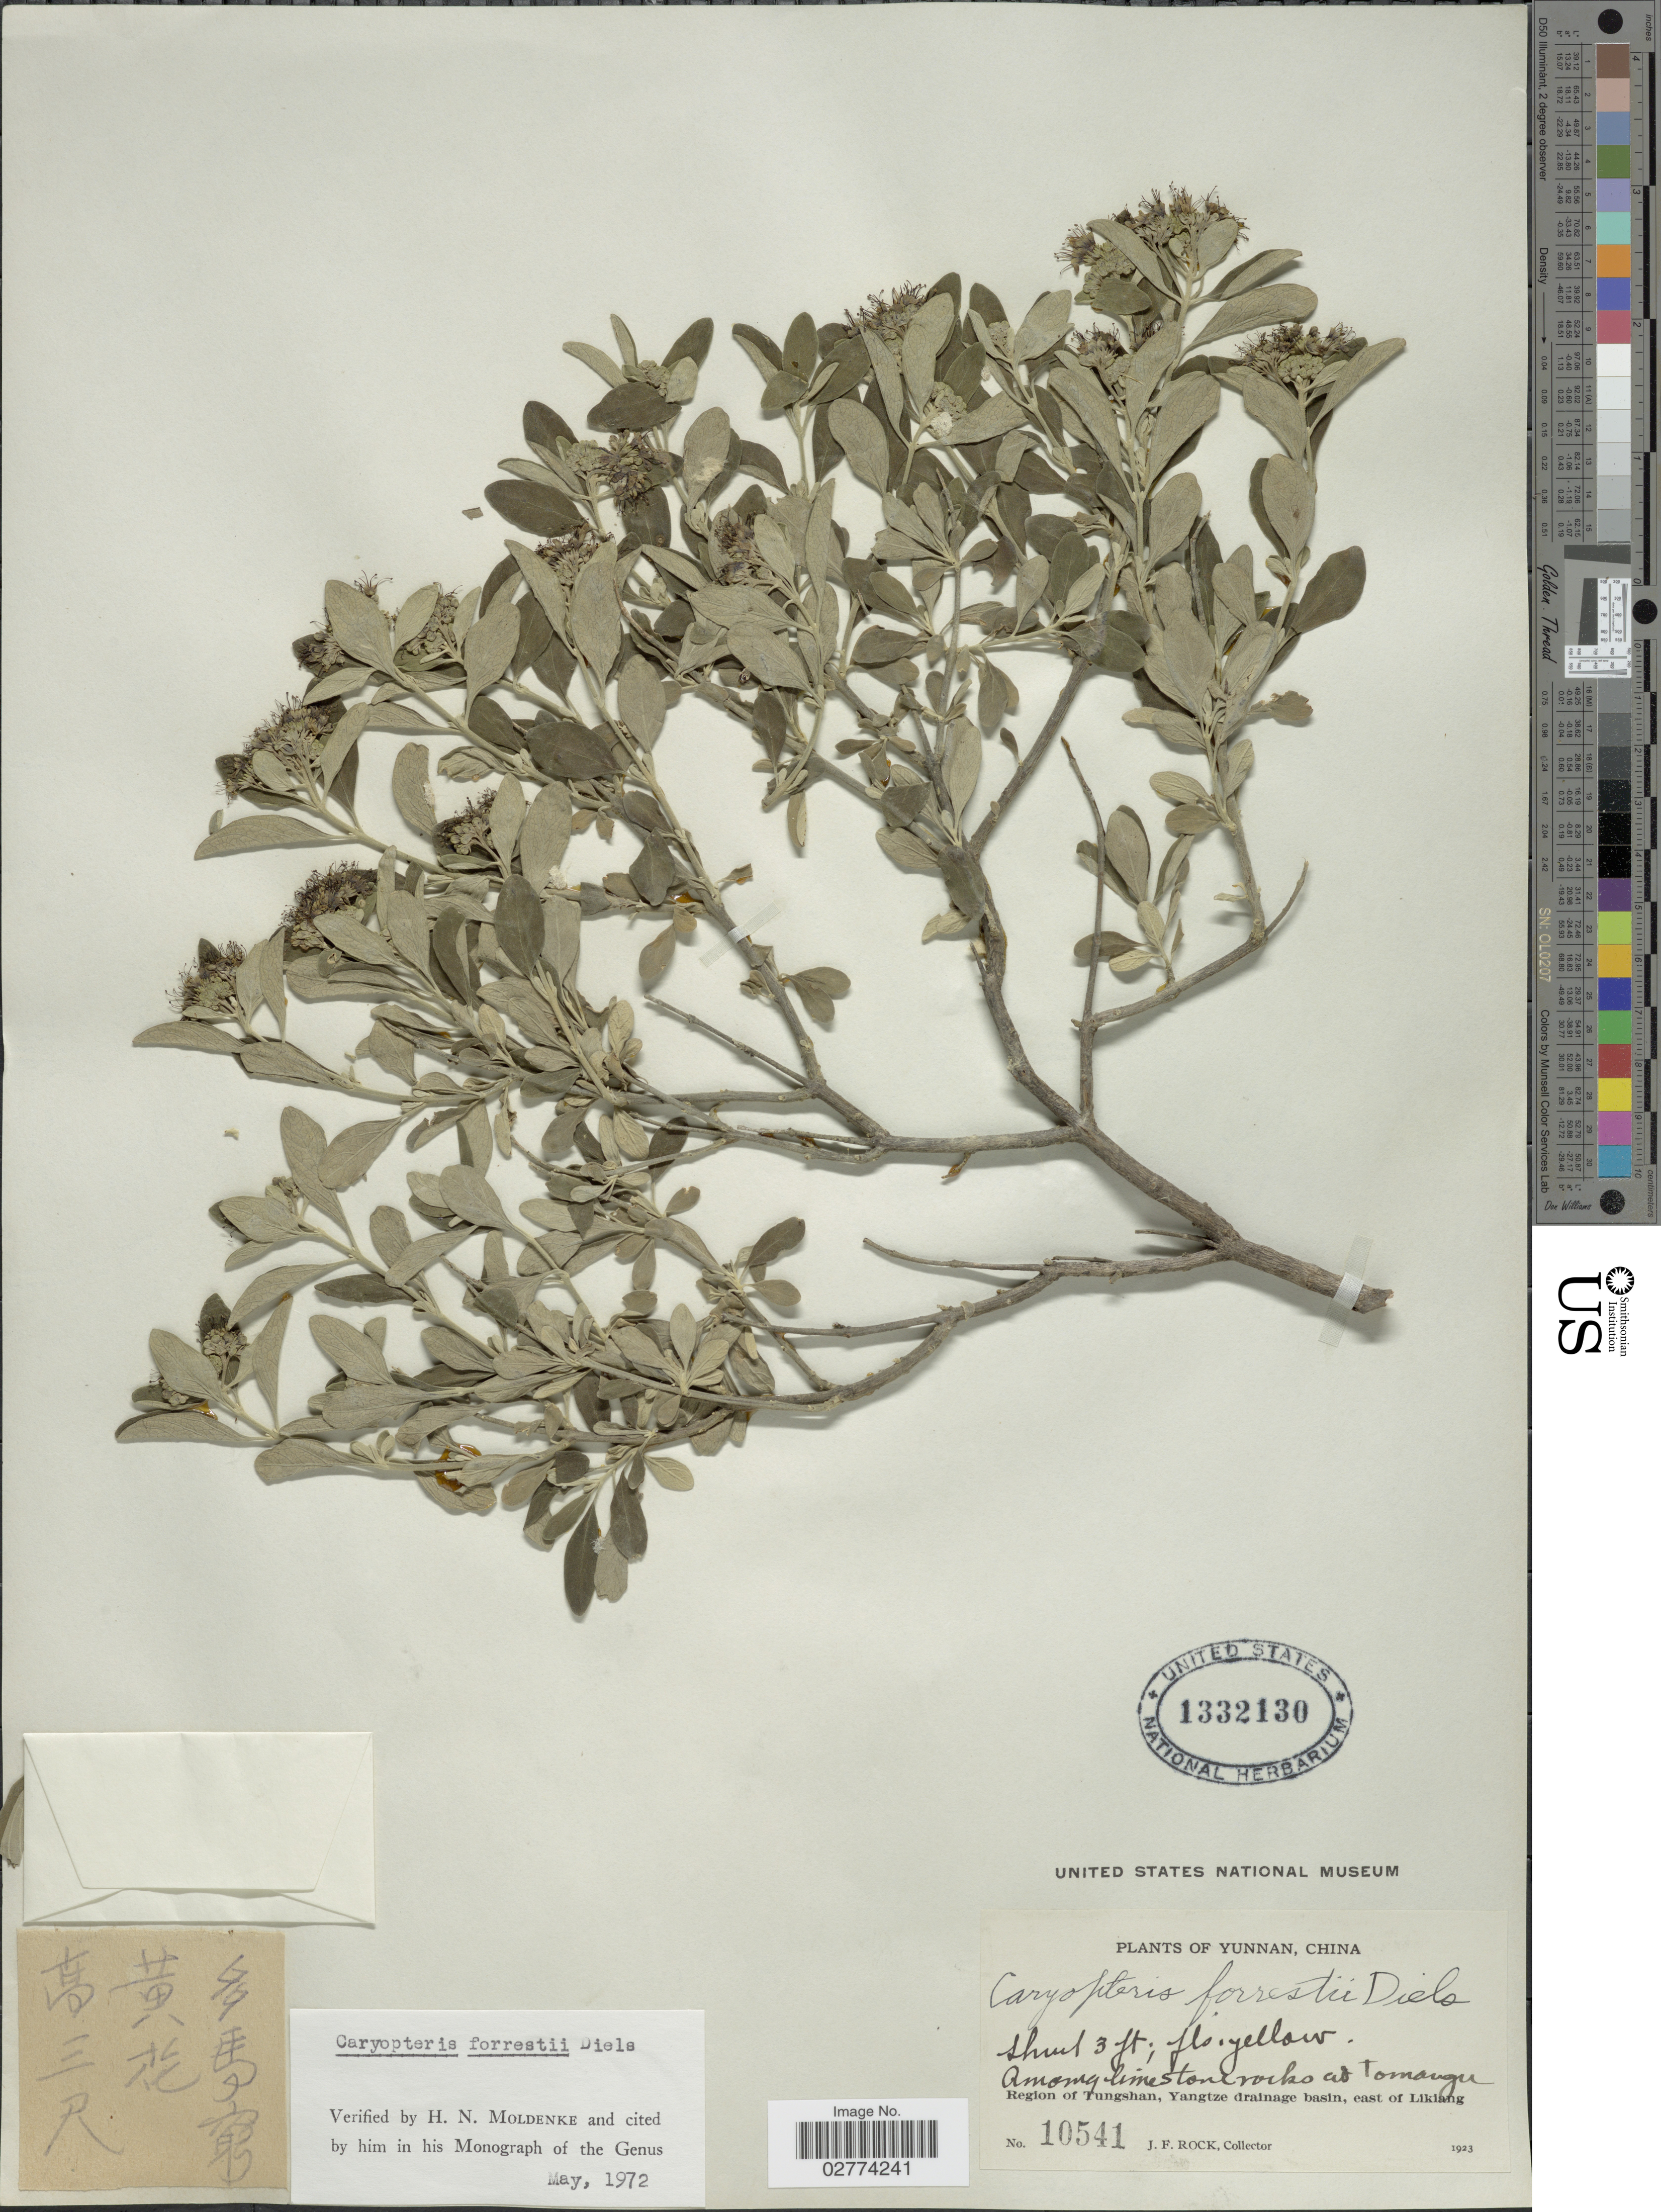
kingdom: Plantae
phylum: Tracheophyta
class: Magnoliopsida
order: Lamiales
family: Lamiaceae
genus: Caryopteris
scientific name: Caryopteris forrestii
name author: Diels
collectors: J. Rock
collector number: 10541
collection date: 1923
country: China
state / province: Yunnan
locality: Among limestone rocks at Tomangu. Region of Tungshan, Yangtze drainage basin, east of Likiang.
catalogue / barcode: US 1332130